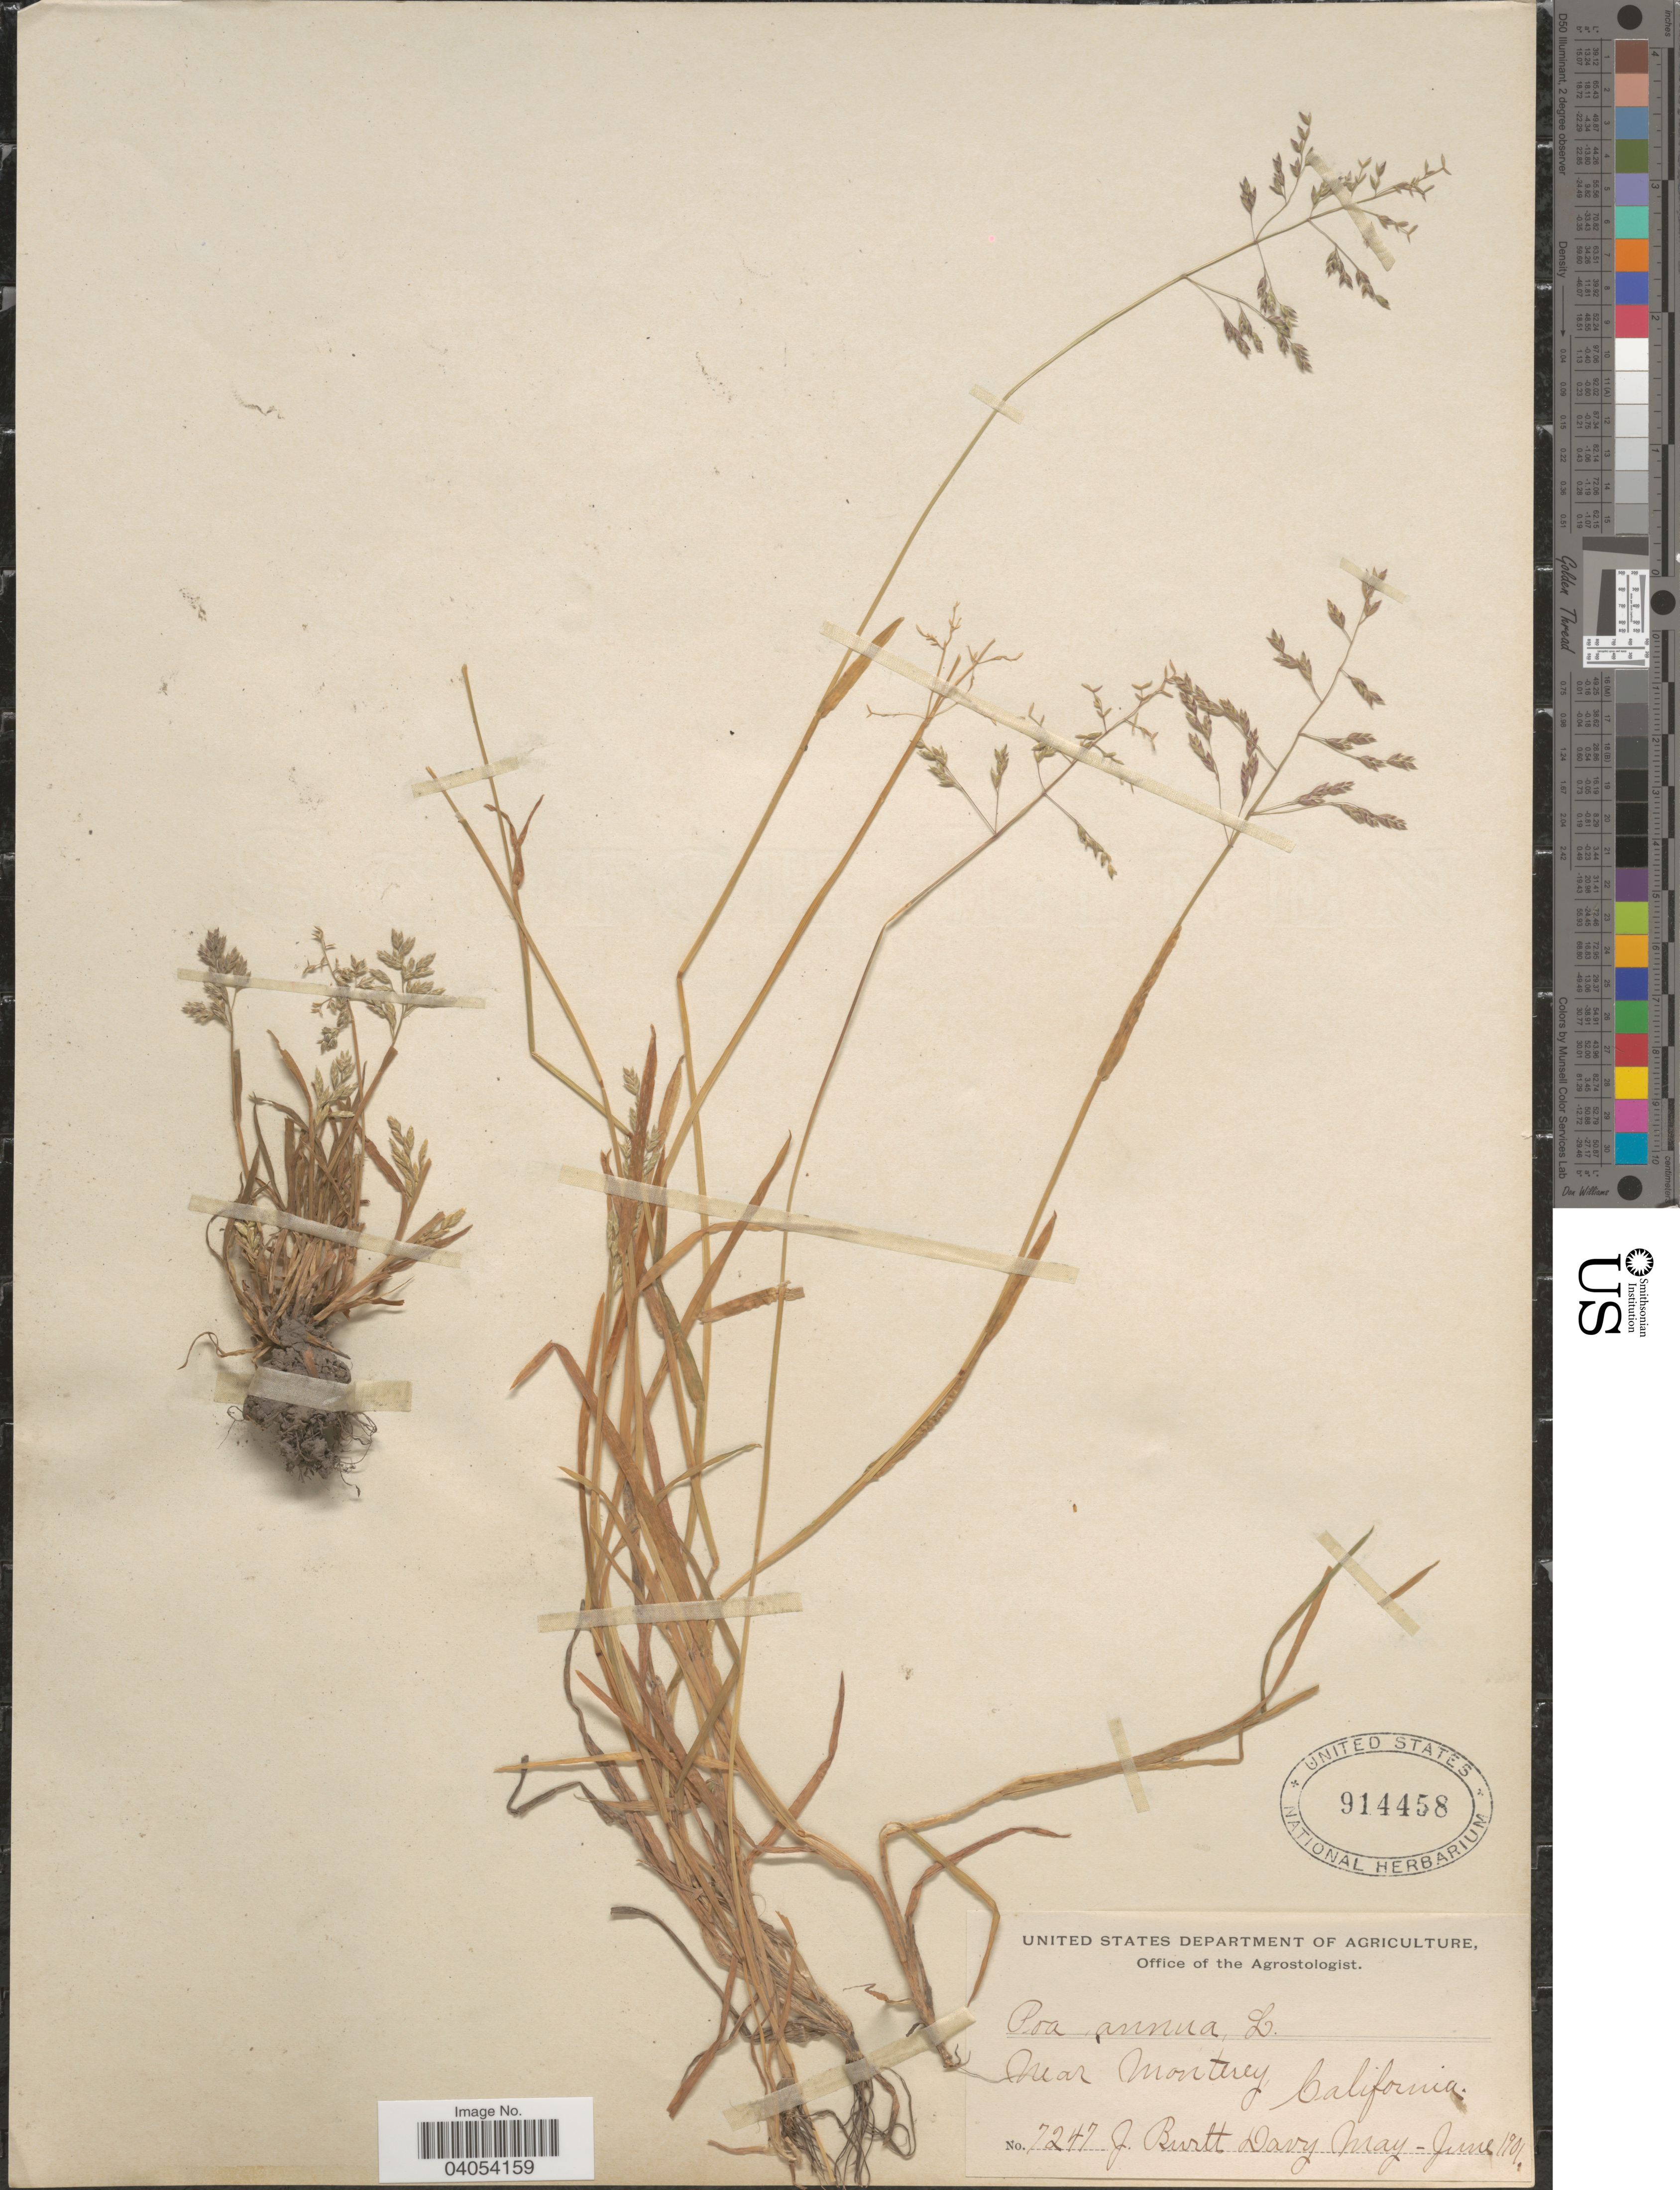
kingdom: Plantae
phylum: Tracheophyta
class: Liliopsida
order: Poales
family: Poaceae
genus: Poa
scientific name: Poa annua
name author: L.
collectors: J. Burtt Davy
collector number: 7247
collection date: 1901-05/1901-06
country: United States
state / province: California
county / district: Monterey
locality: Near Monterey.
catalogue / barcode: US 914458